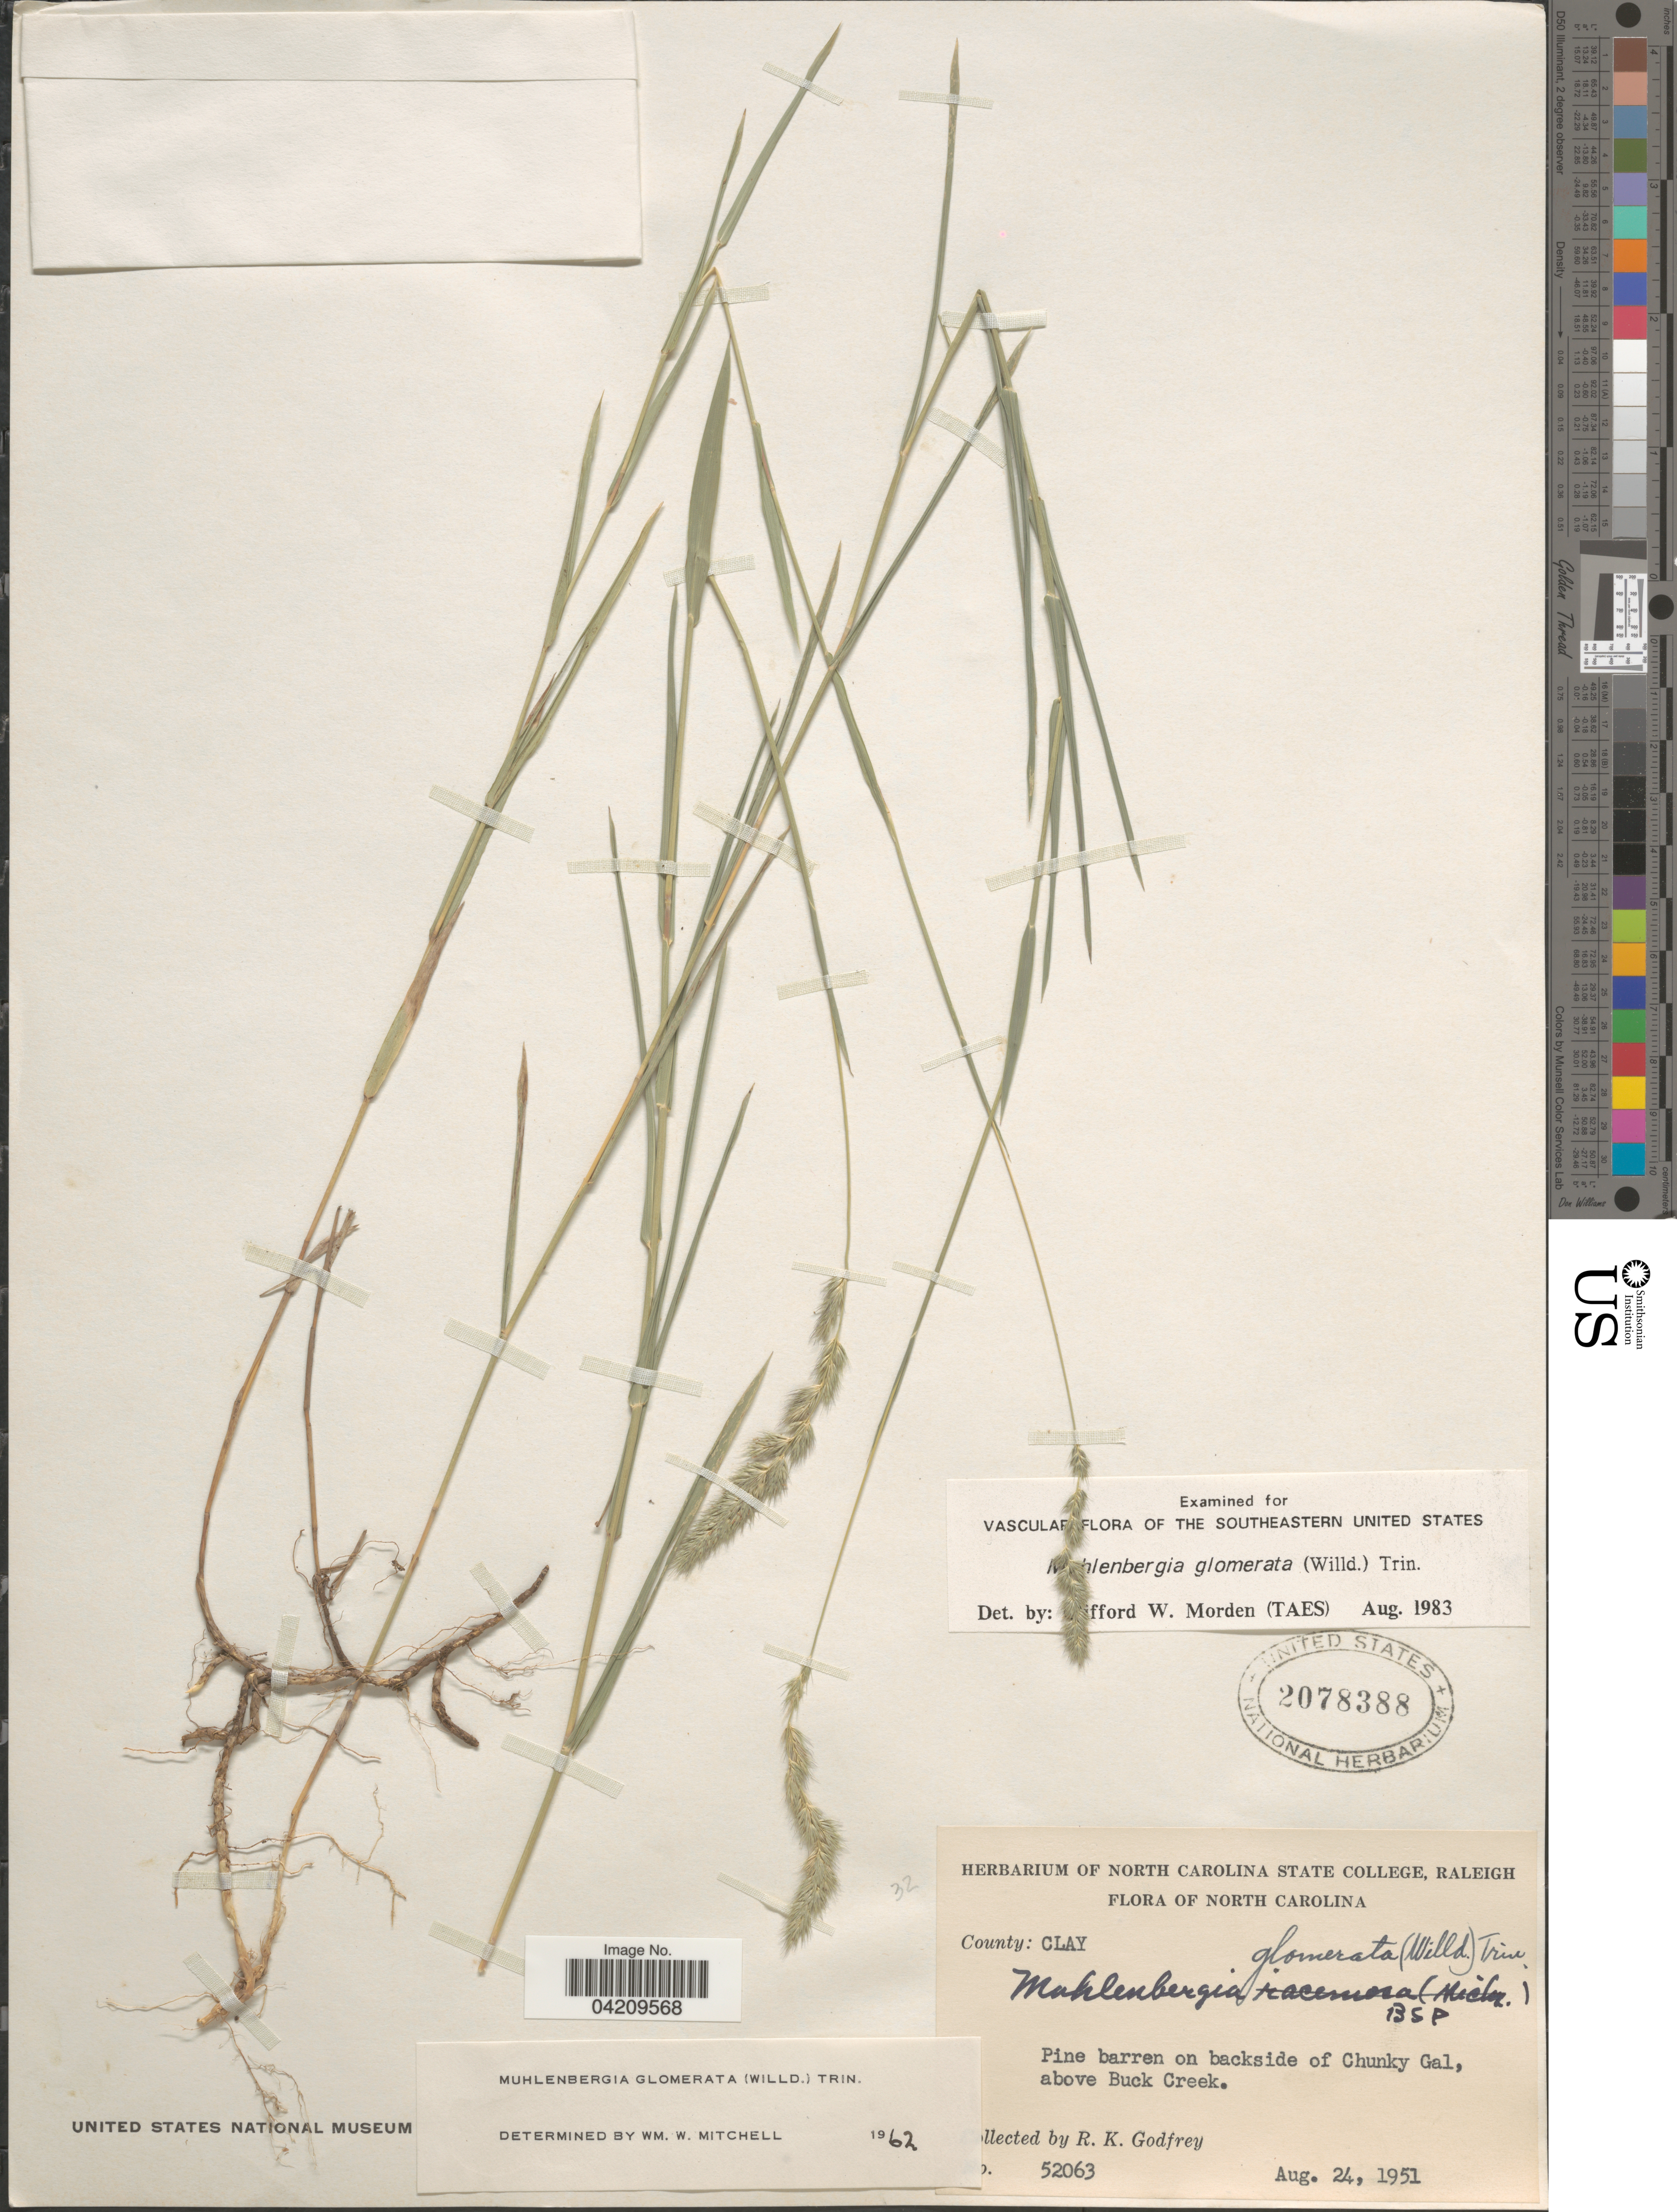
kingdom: Plantae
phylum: Tracheophyta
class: Liliopsida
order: Poales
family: Poaceae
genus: Muhlenbergia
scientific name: Muhlenbergia glomerata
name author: (Willd.) Trin.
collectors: R. K. Godfrey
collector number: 52063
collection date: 1951-08-24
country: United States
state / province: North Carolina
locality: County: Clay. Pine barren on backside of Chunky Gal, above Buck Creek.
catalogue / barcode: US 2078388